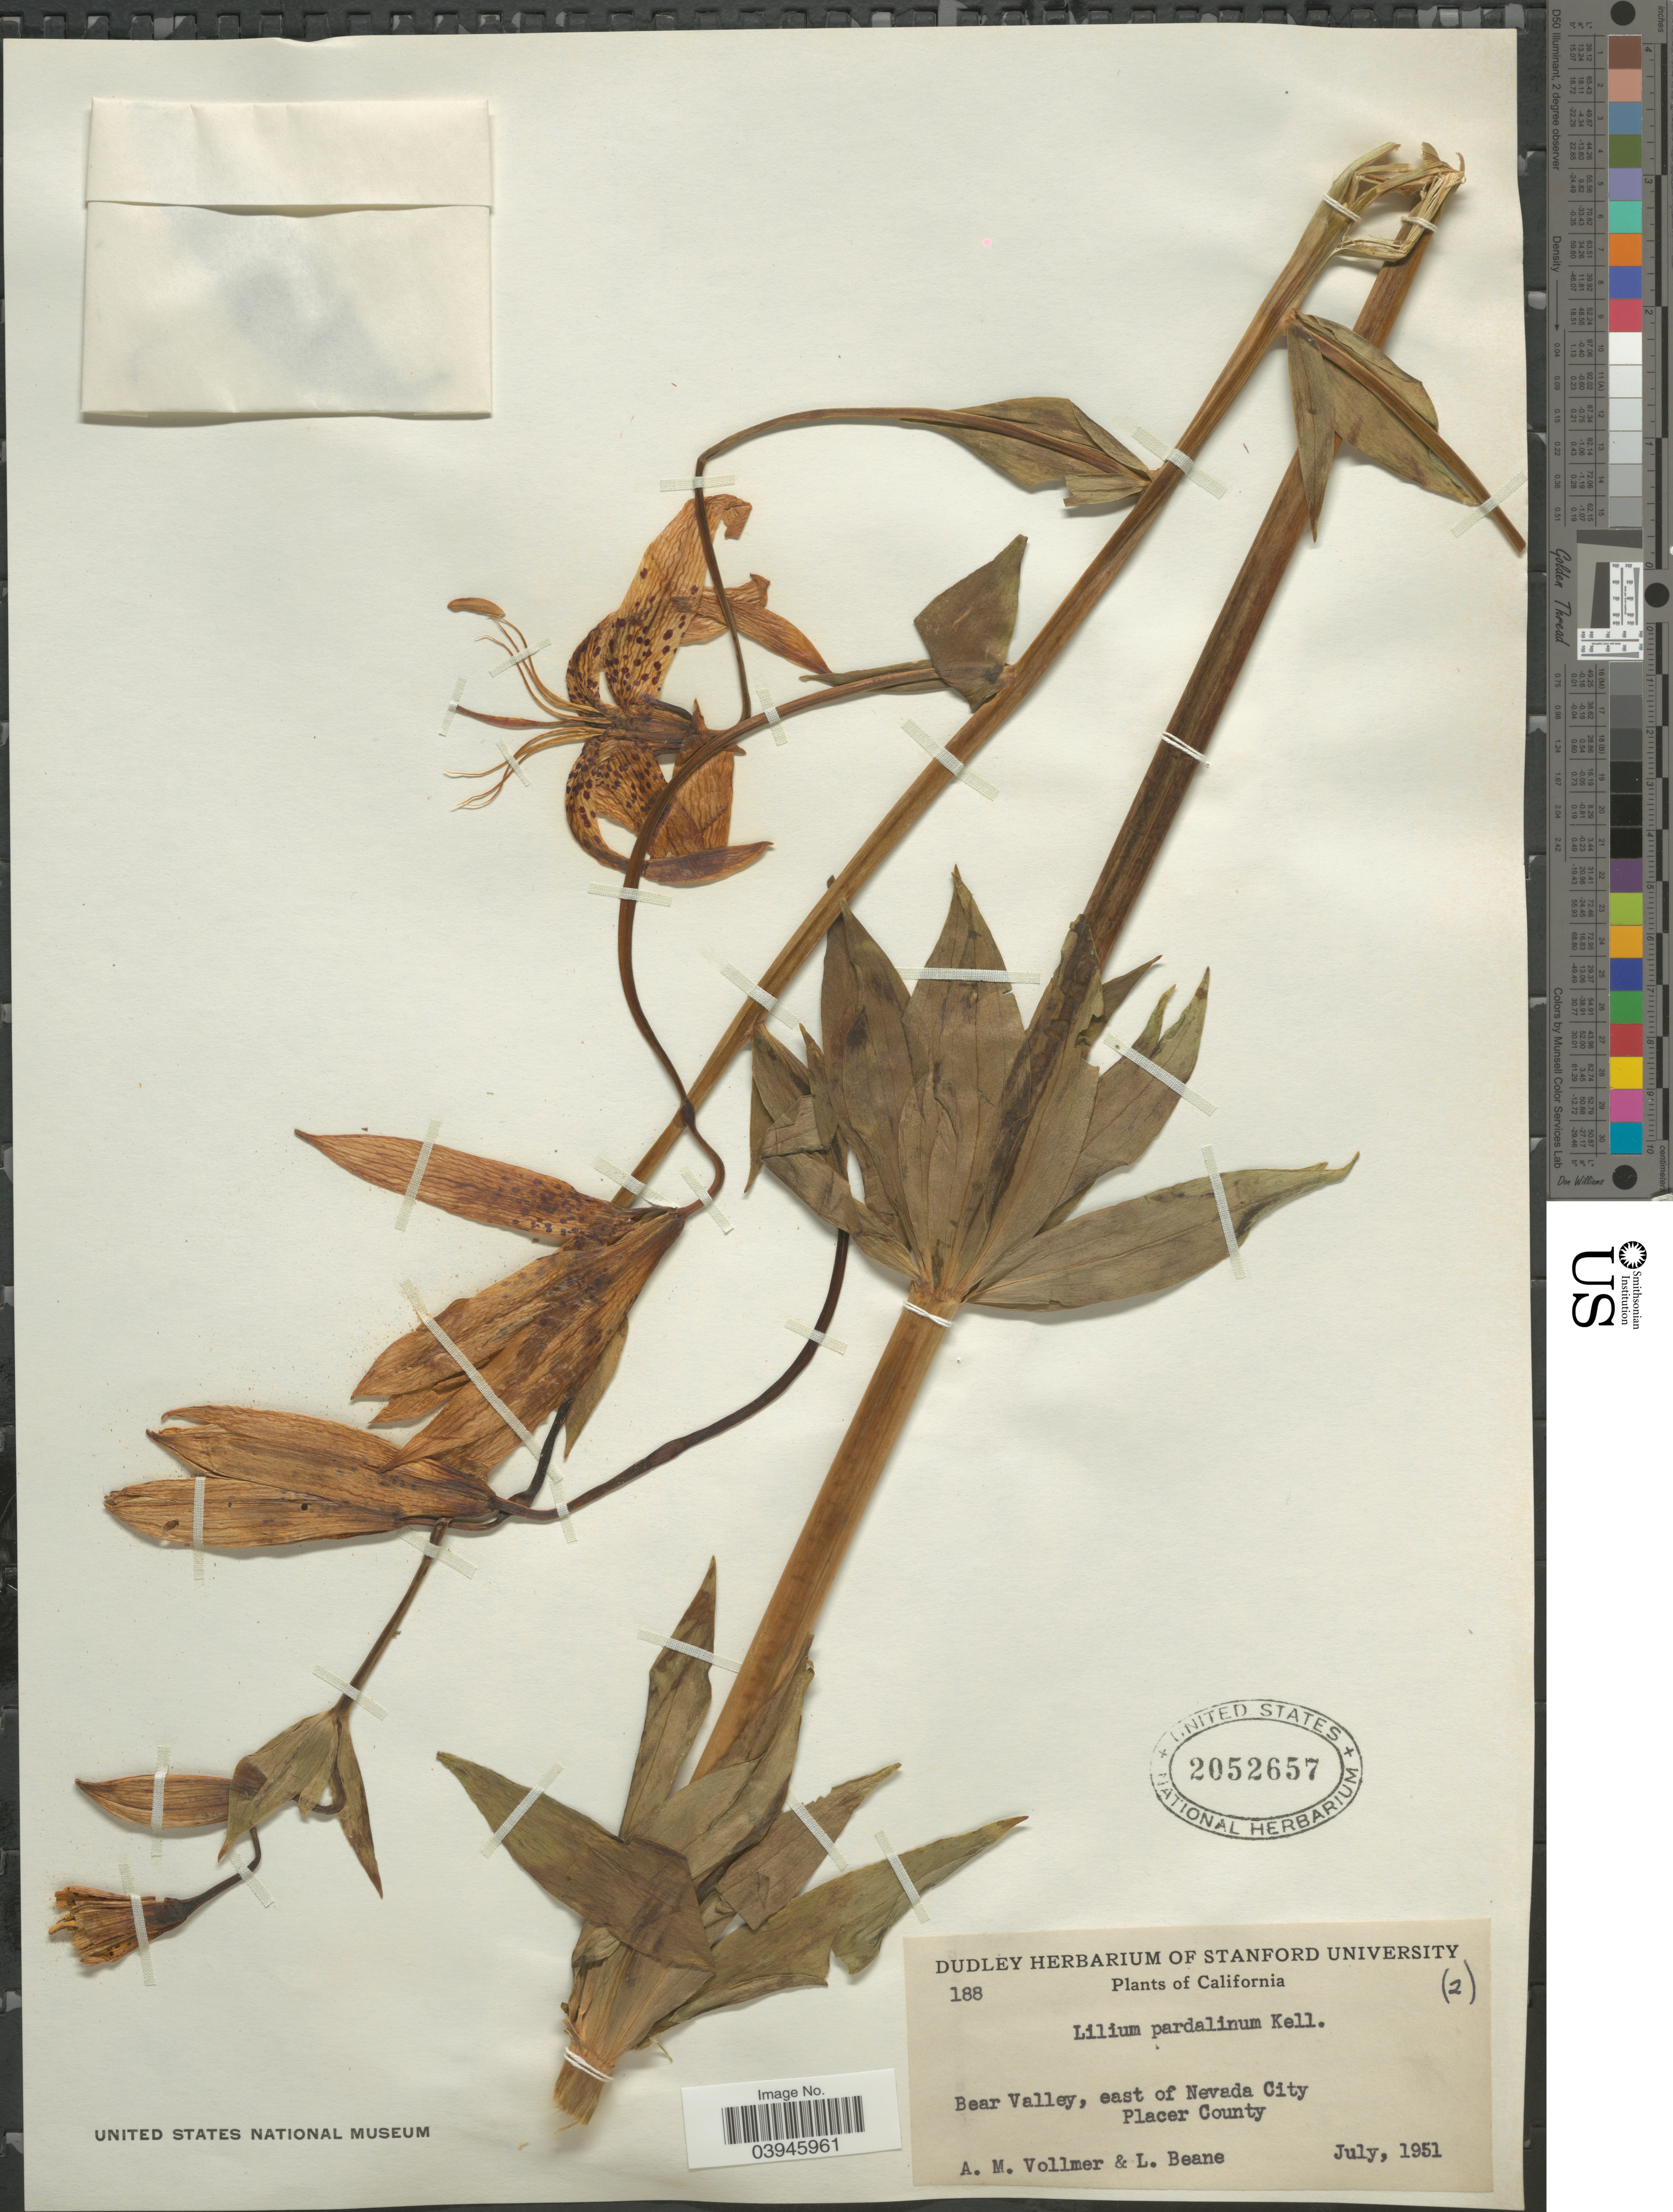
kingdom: Plantae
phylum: Tracheophyta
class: Liliopsida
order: Liliales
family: Liliaceae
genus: Lilium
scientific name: Lilium pardalinum subsp. pardalinum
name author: Kellogg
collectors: A. Vollmer & L. Beane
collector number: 188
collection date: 1951-07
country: United States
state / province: California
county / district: Placer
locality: Bear Valley, east of Nevada City. Placer County.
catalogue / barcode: US 2052657